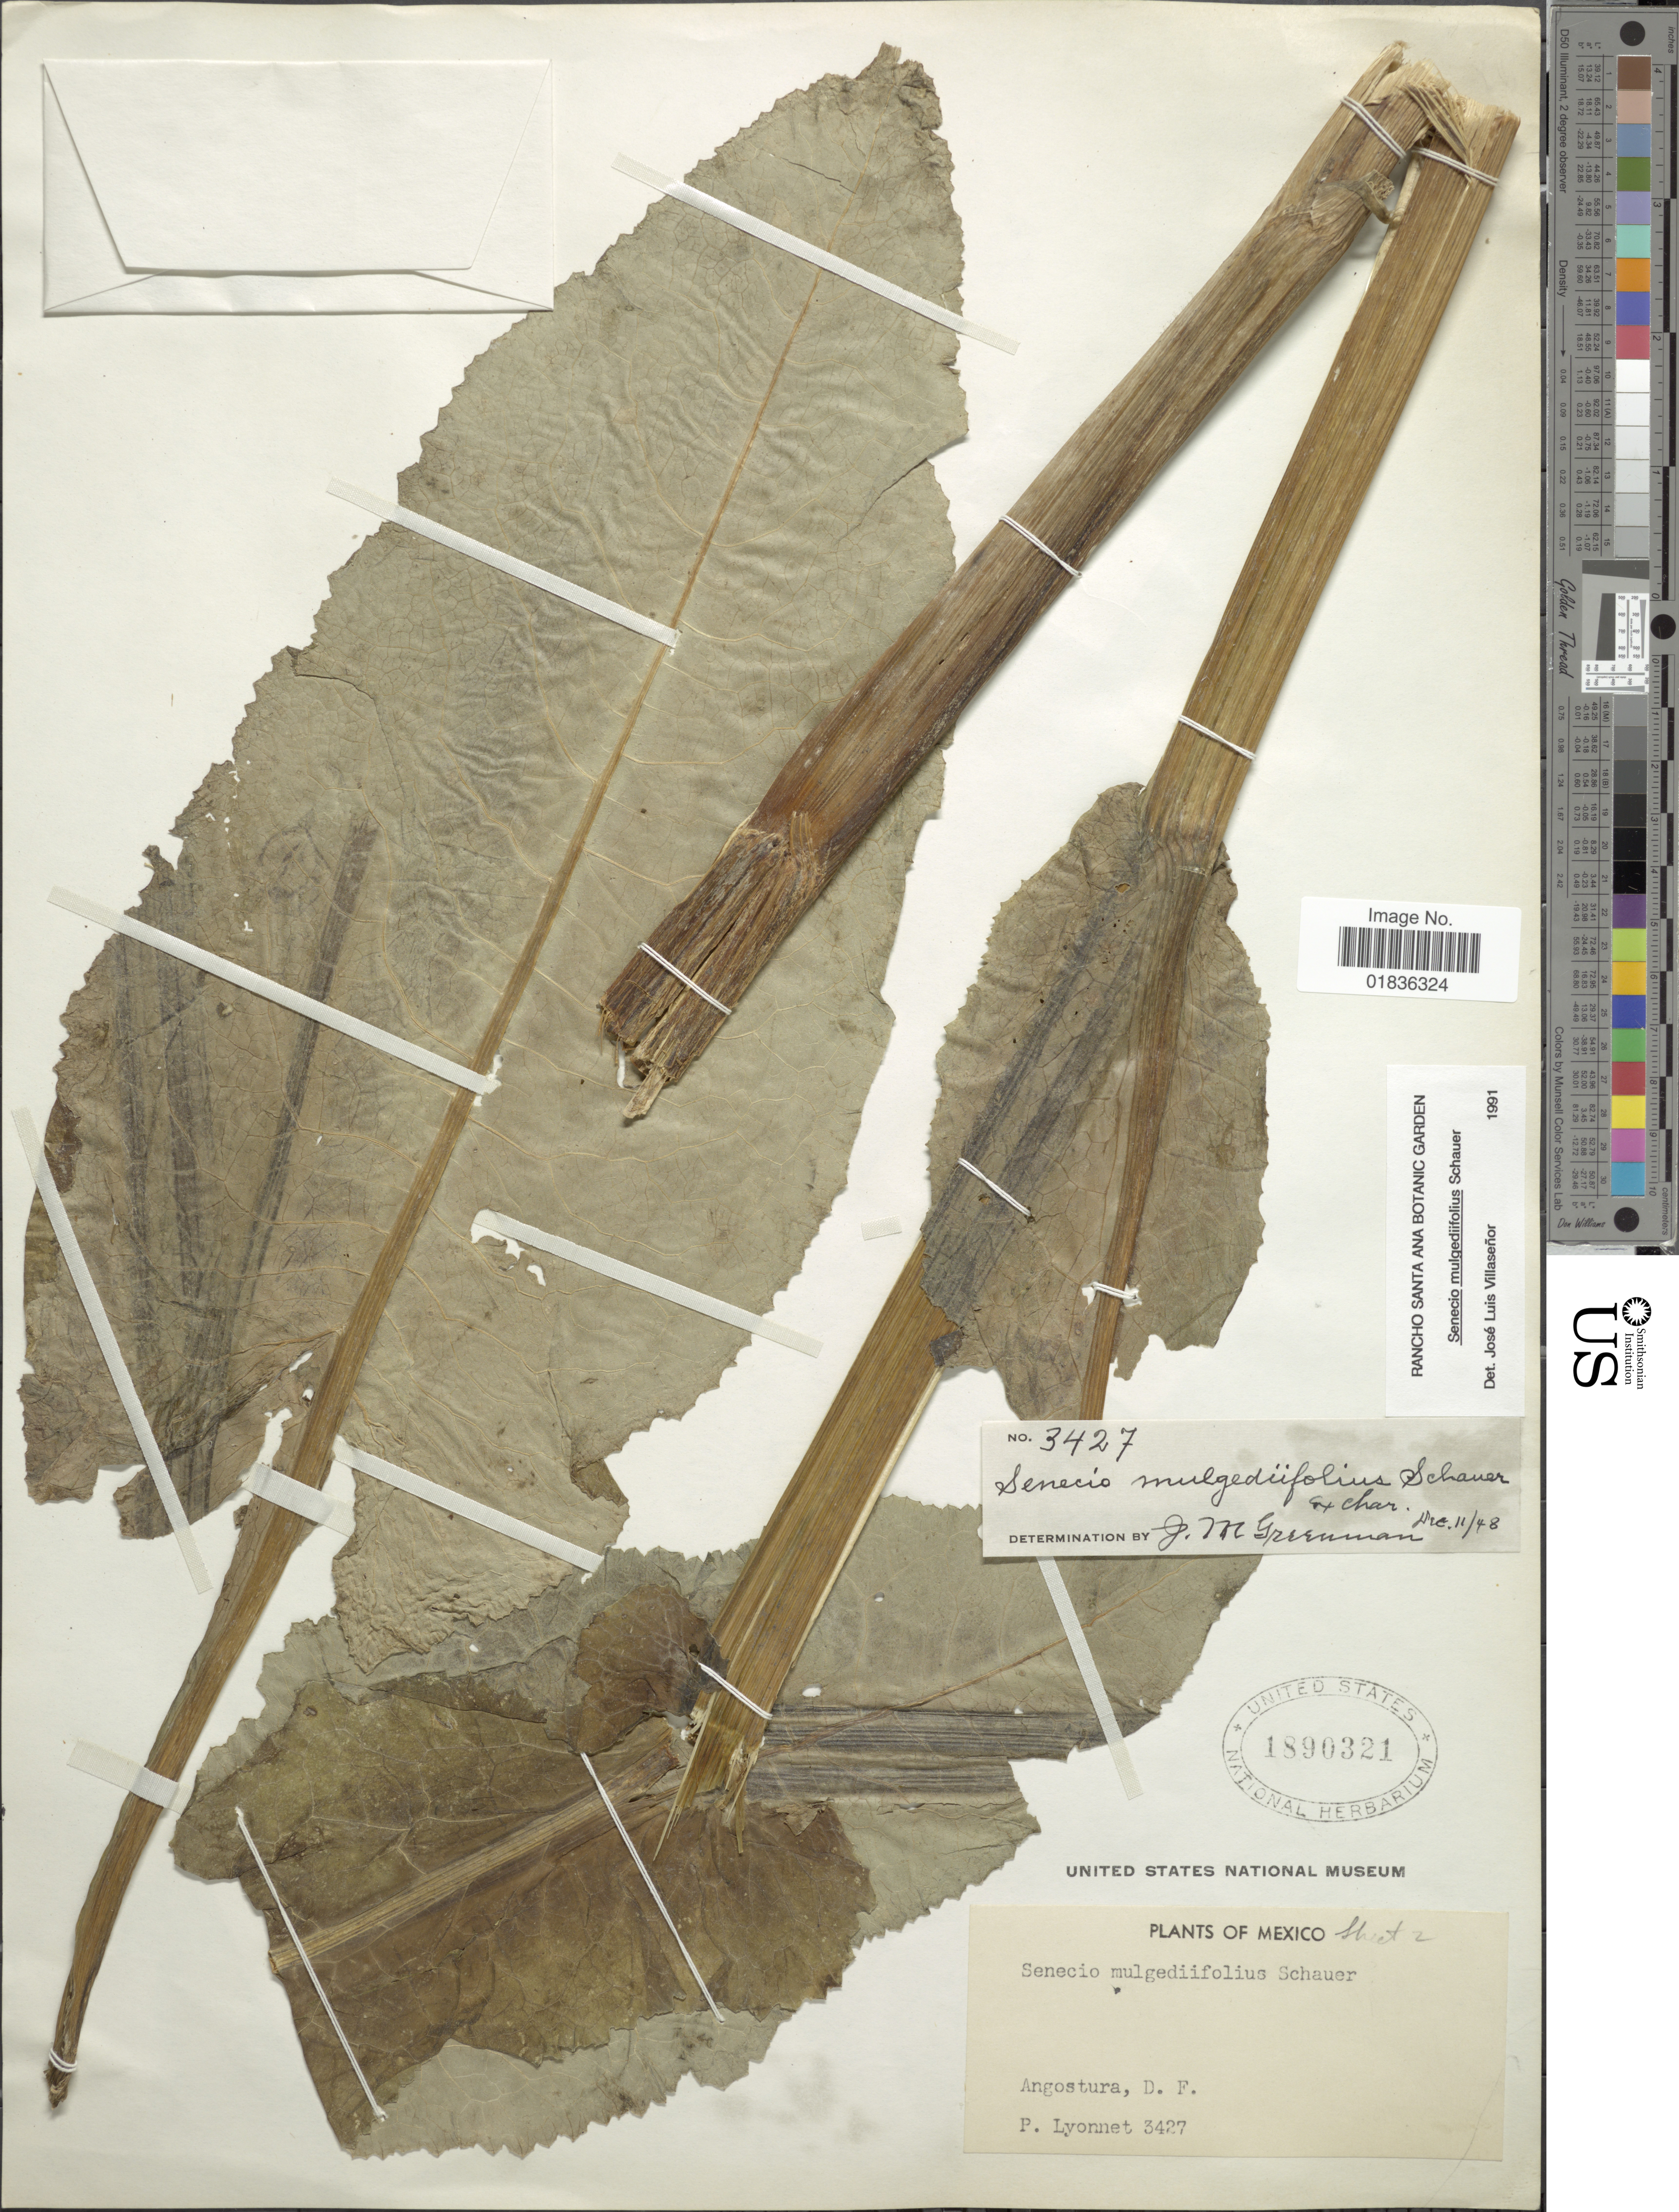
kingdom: Plantae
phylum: Tracheophyta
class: Magnoliopsida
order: Asterales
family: Asteraceae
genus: Senecio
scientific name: Senecio mulgediifolius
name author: Schauer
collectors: P. Lyonnet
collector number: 3427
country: Mexico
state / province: Distrito Federal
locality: Angostura.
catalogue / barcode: US 1890321